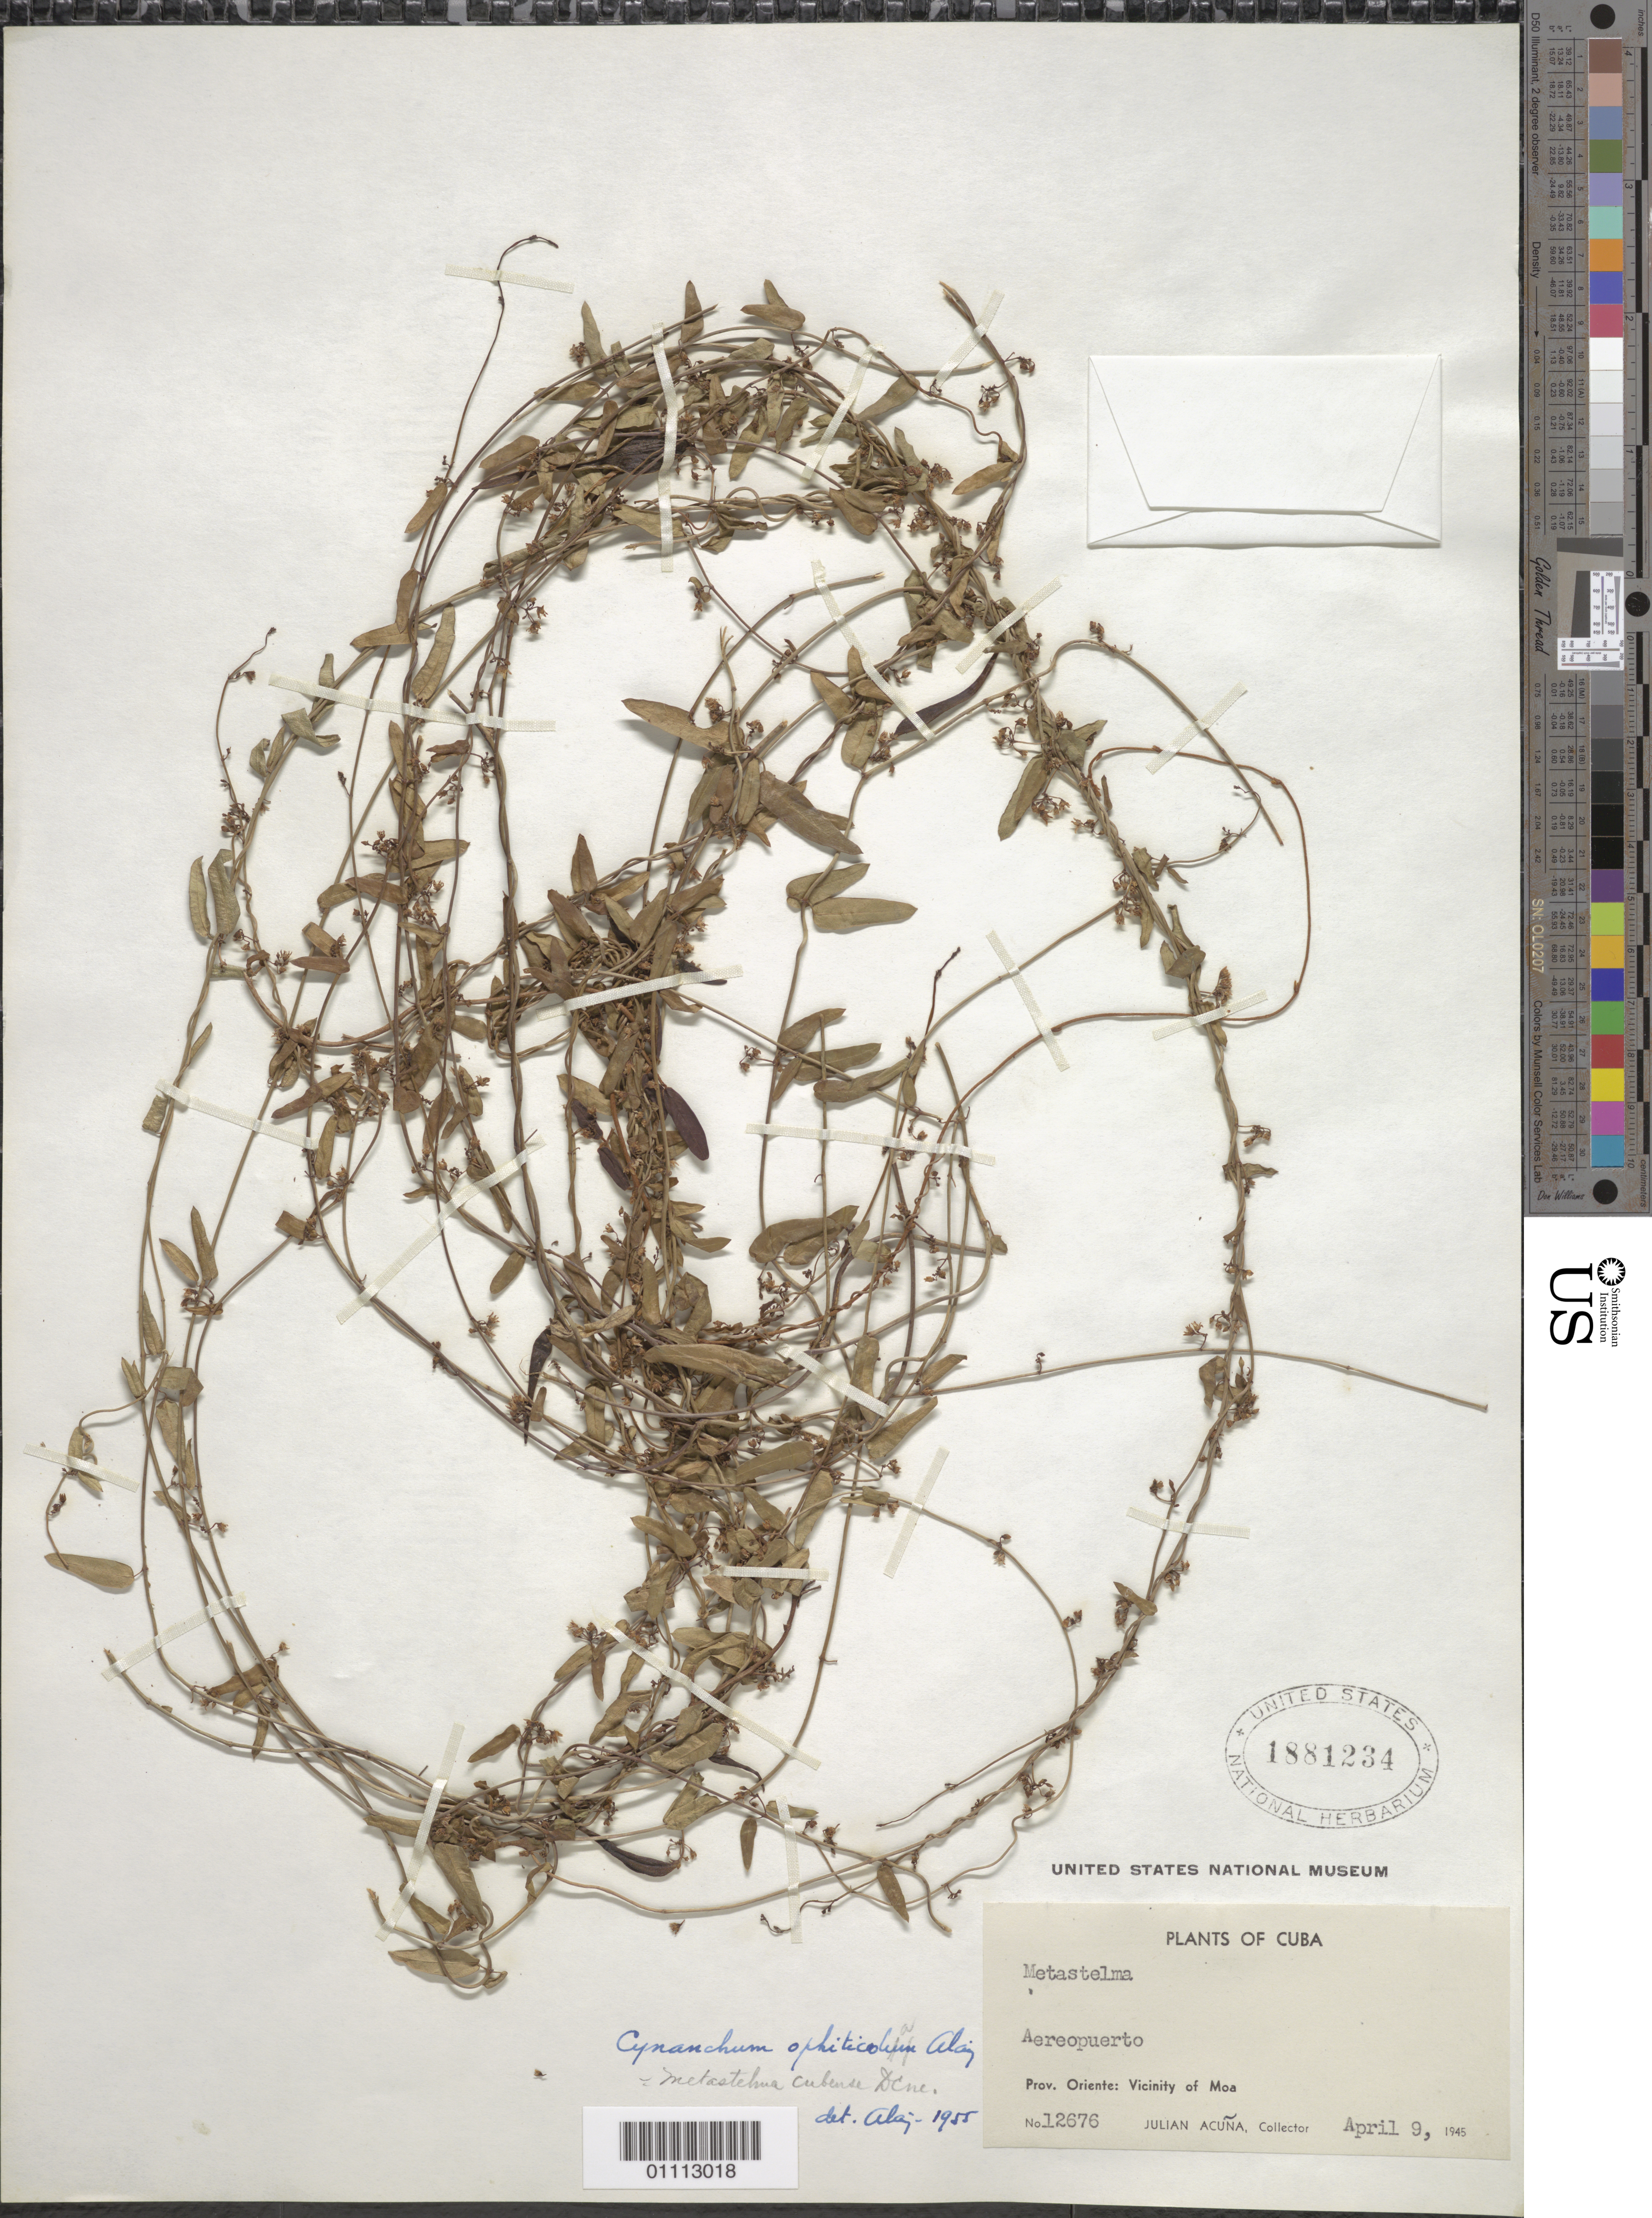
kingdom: Plantae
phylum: Tracheophyta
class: Magnoliopsida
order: Gentianales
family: Apocynaceae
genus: Cynanchum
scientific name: Cynanchum ophiticola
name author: Alain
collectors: J. Acuña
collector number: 12676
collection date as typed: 09 Apr 1945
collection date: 1945-04-09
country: Cuba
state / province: Holguín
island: Cuba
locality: Vicinity of Moa Aereopuerto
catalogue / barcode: US 1881234